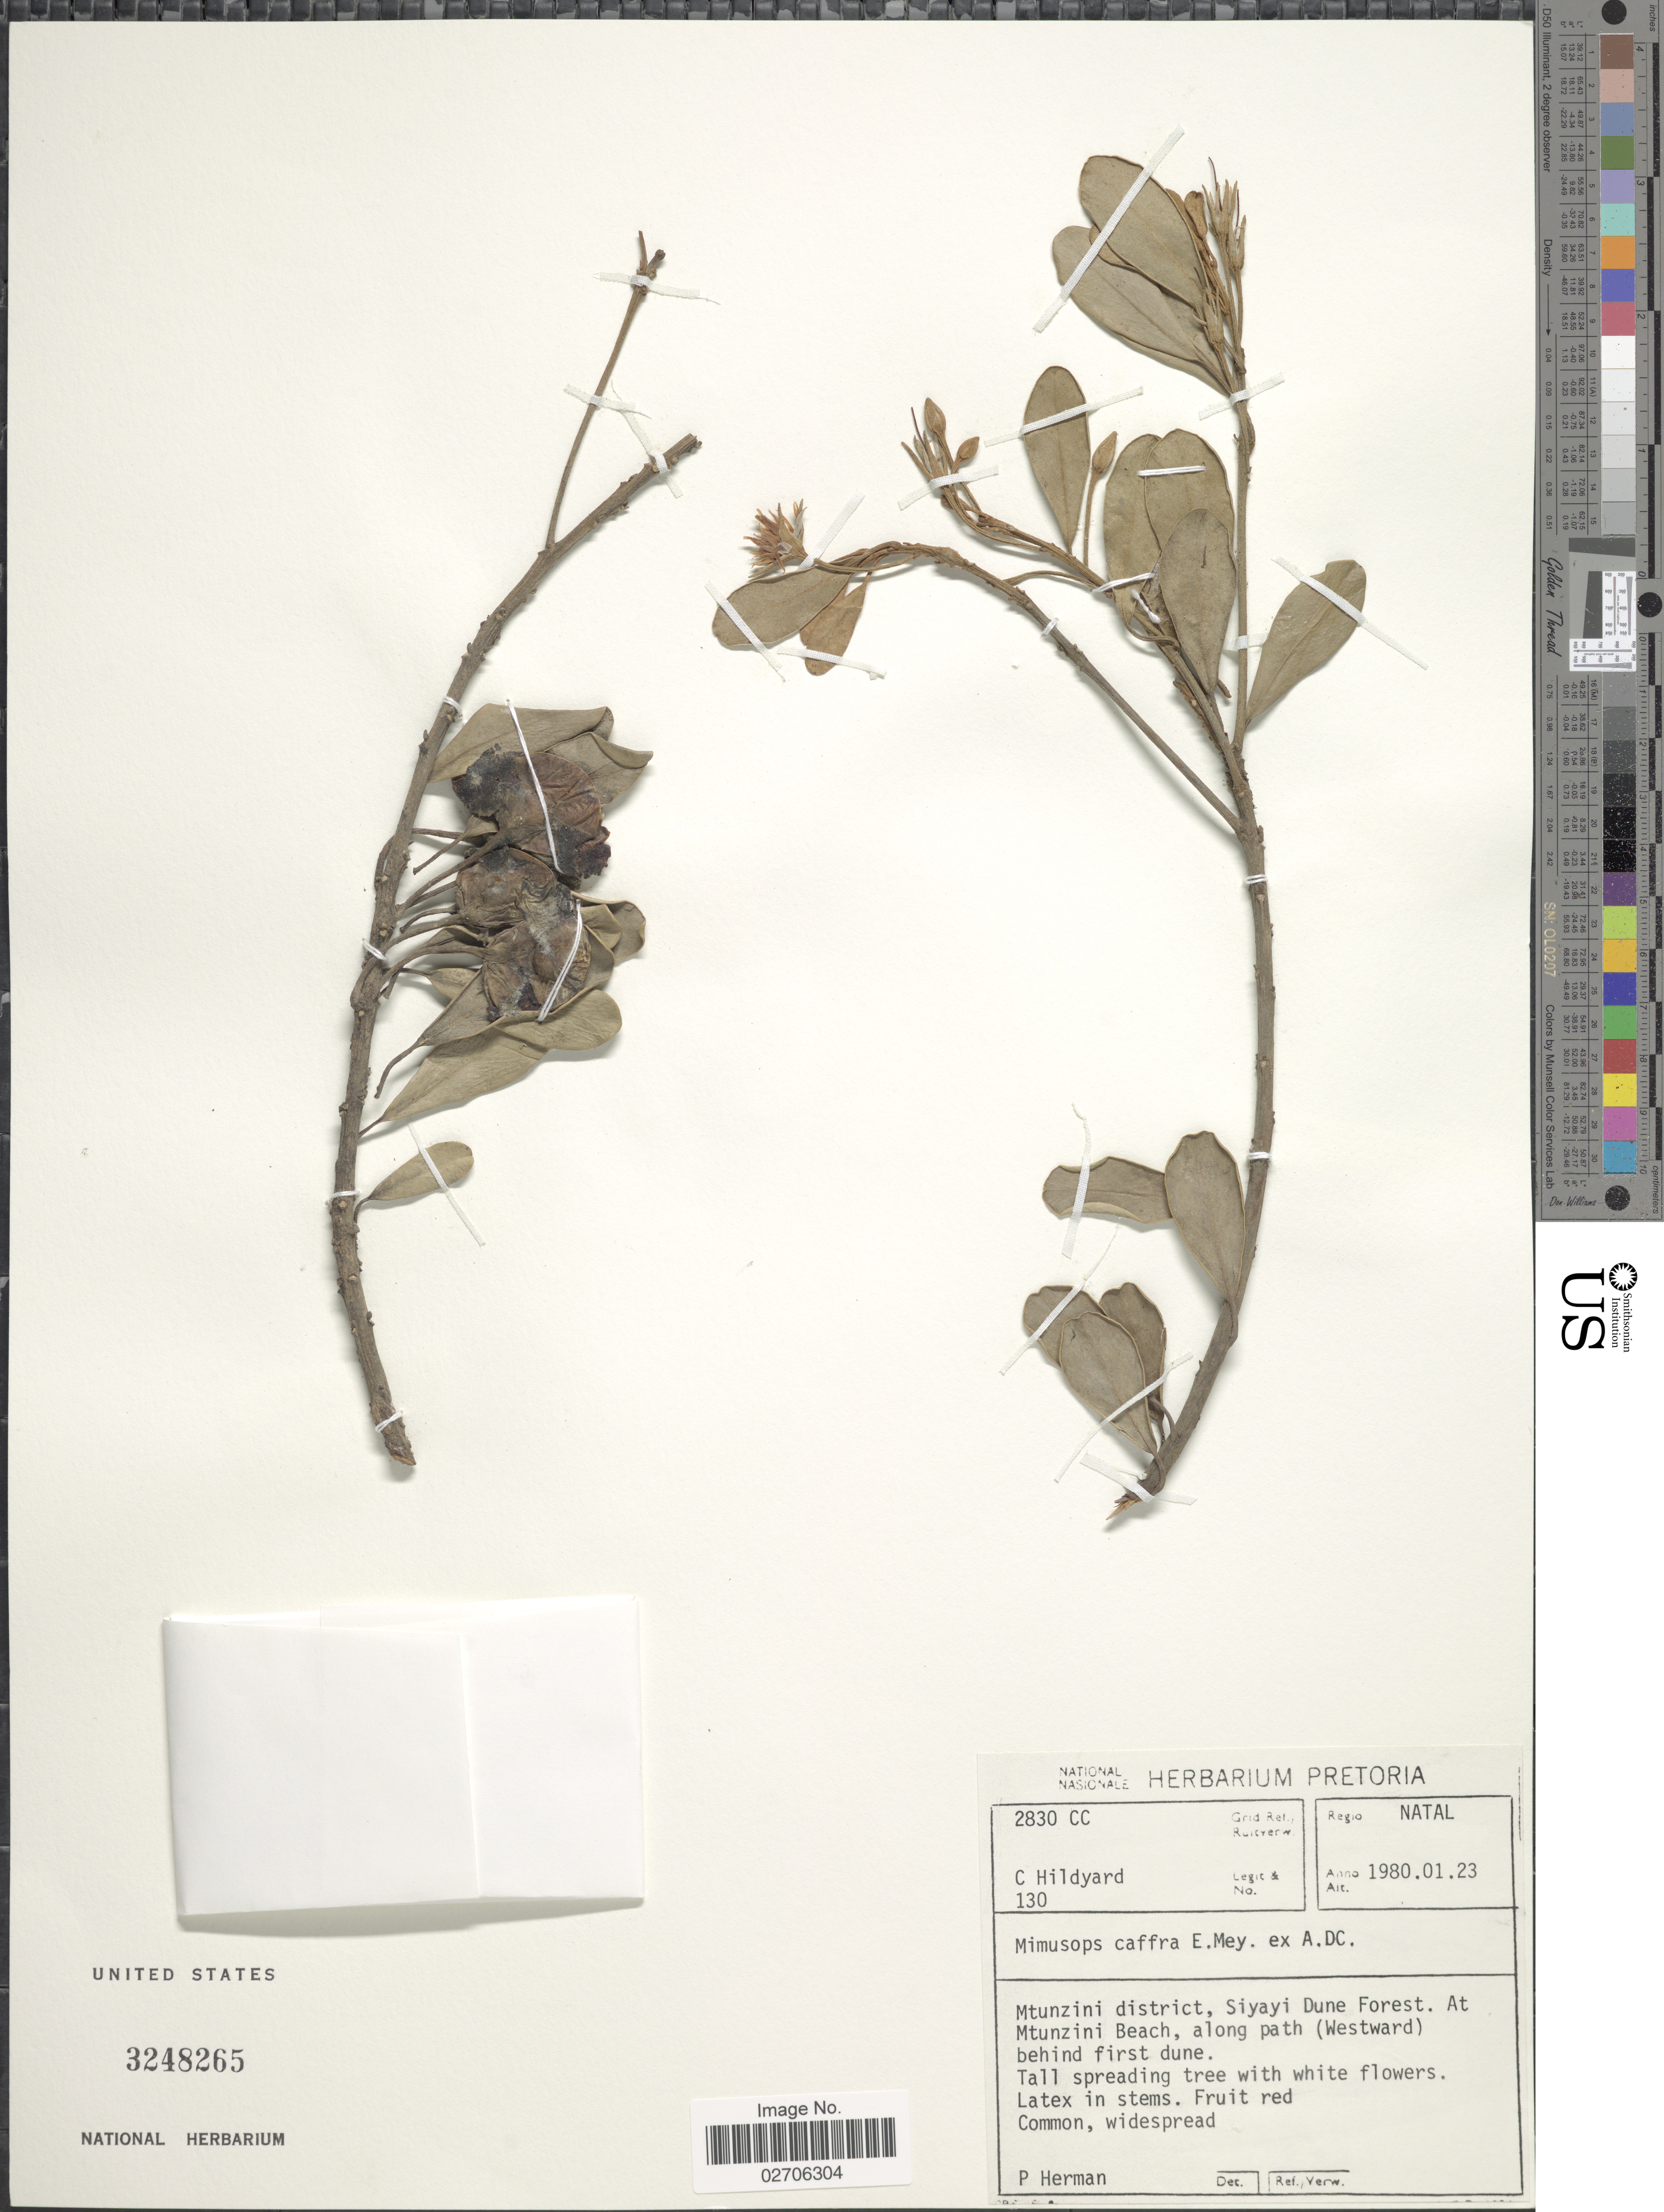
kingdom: Plantae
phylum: Tracheophyta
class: Magnoliopsida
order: Ericales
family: Sapotaceae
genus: Mimusops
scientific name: Mimusops caffra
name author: E. Mey. ex A. DC.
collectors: C. Hildyard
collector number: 130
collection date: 1980-01-23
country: South Africa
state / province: KwaZulu-Natal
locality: Regio: Natal. Mtunzini district, Siyayi Dune Forest. At Mtunzini Beach, along path (Westward) behind first dune.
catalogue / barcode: US 3248265